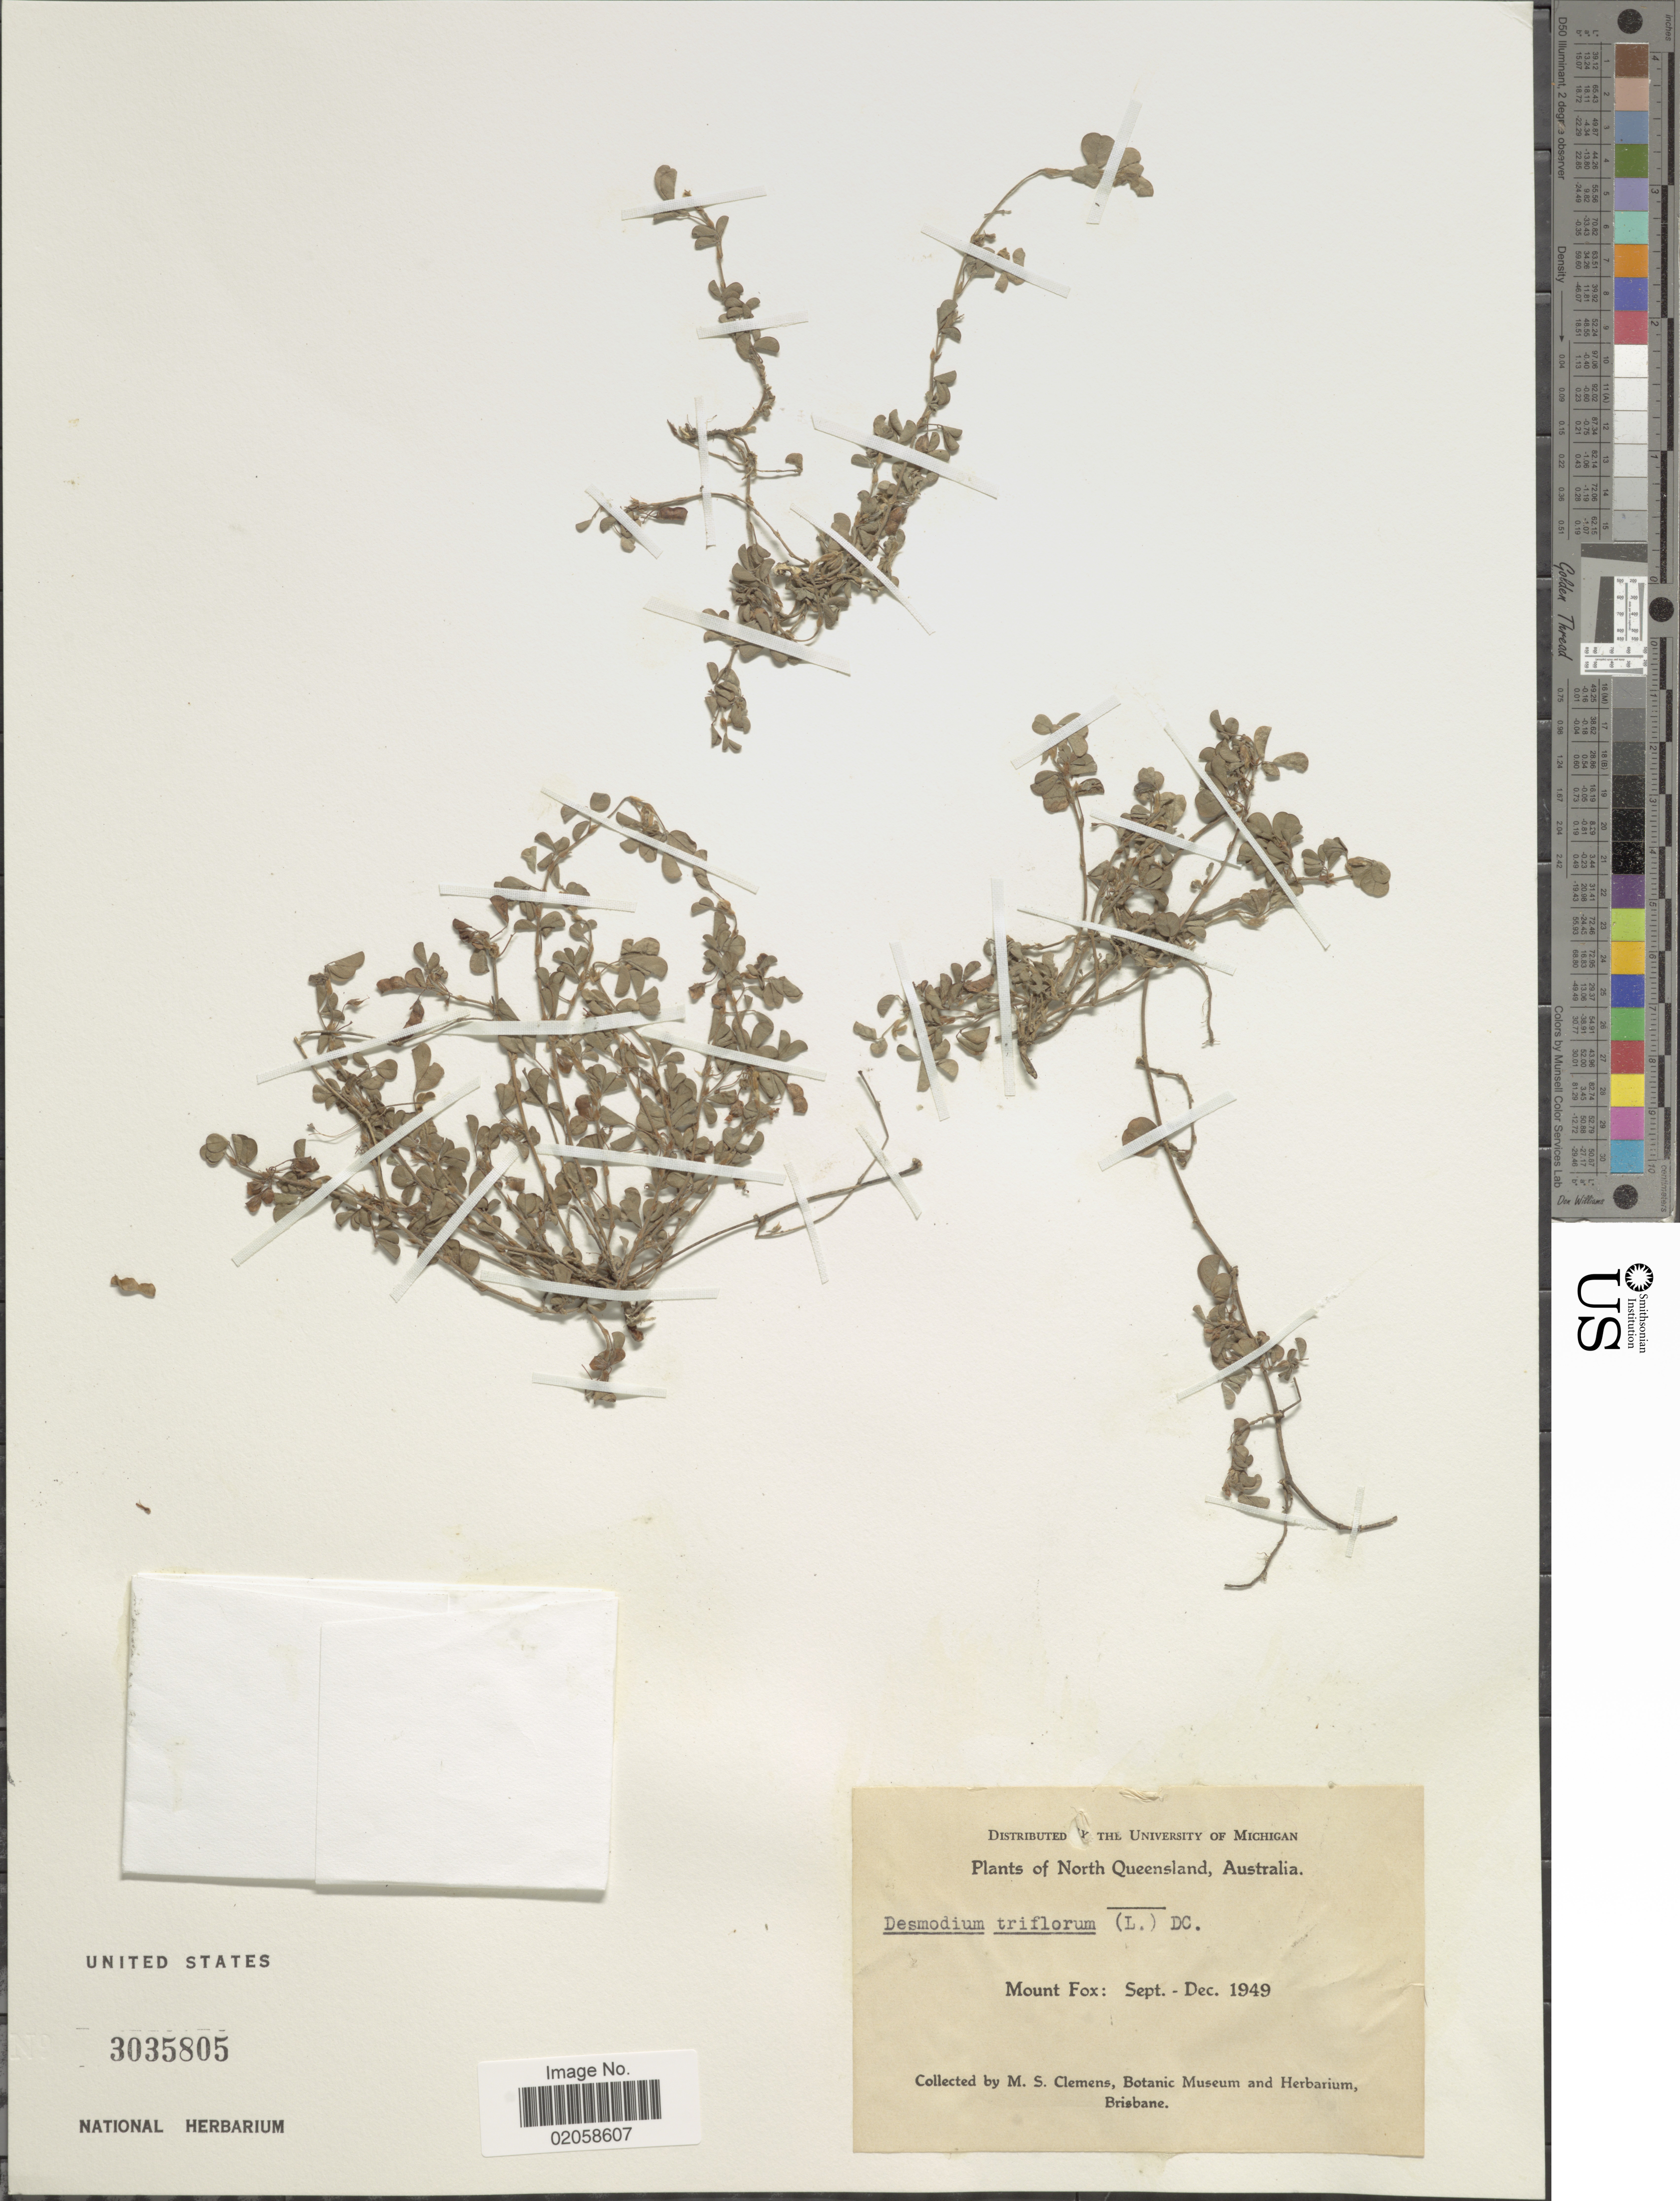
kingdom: Plantae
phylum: Tracheophyta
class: Magnoliopsida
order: Fabales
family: Fabaceae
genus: Grona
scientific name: Grona triflora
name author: (L.) H. Ohashi & K. Ohashi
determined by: Strong, Mark T., (BOT), Smithsonian Institution - National Museum of Natural History (UNITED STATES)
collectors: M. S. Clemens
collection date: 1949-09/1949-12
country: Australia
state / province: Queensland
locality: North Queensland. Mount Fox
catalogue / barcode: US 3035805